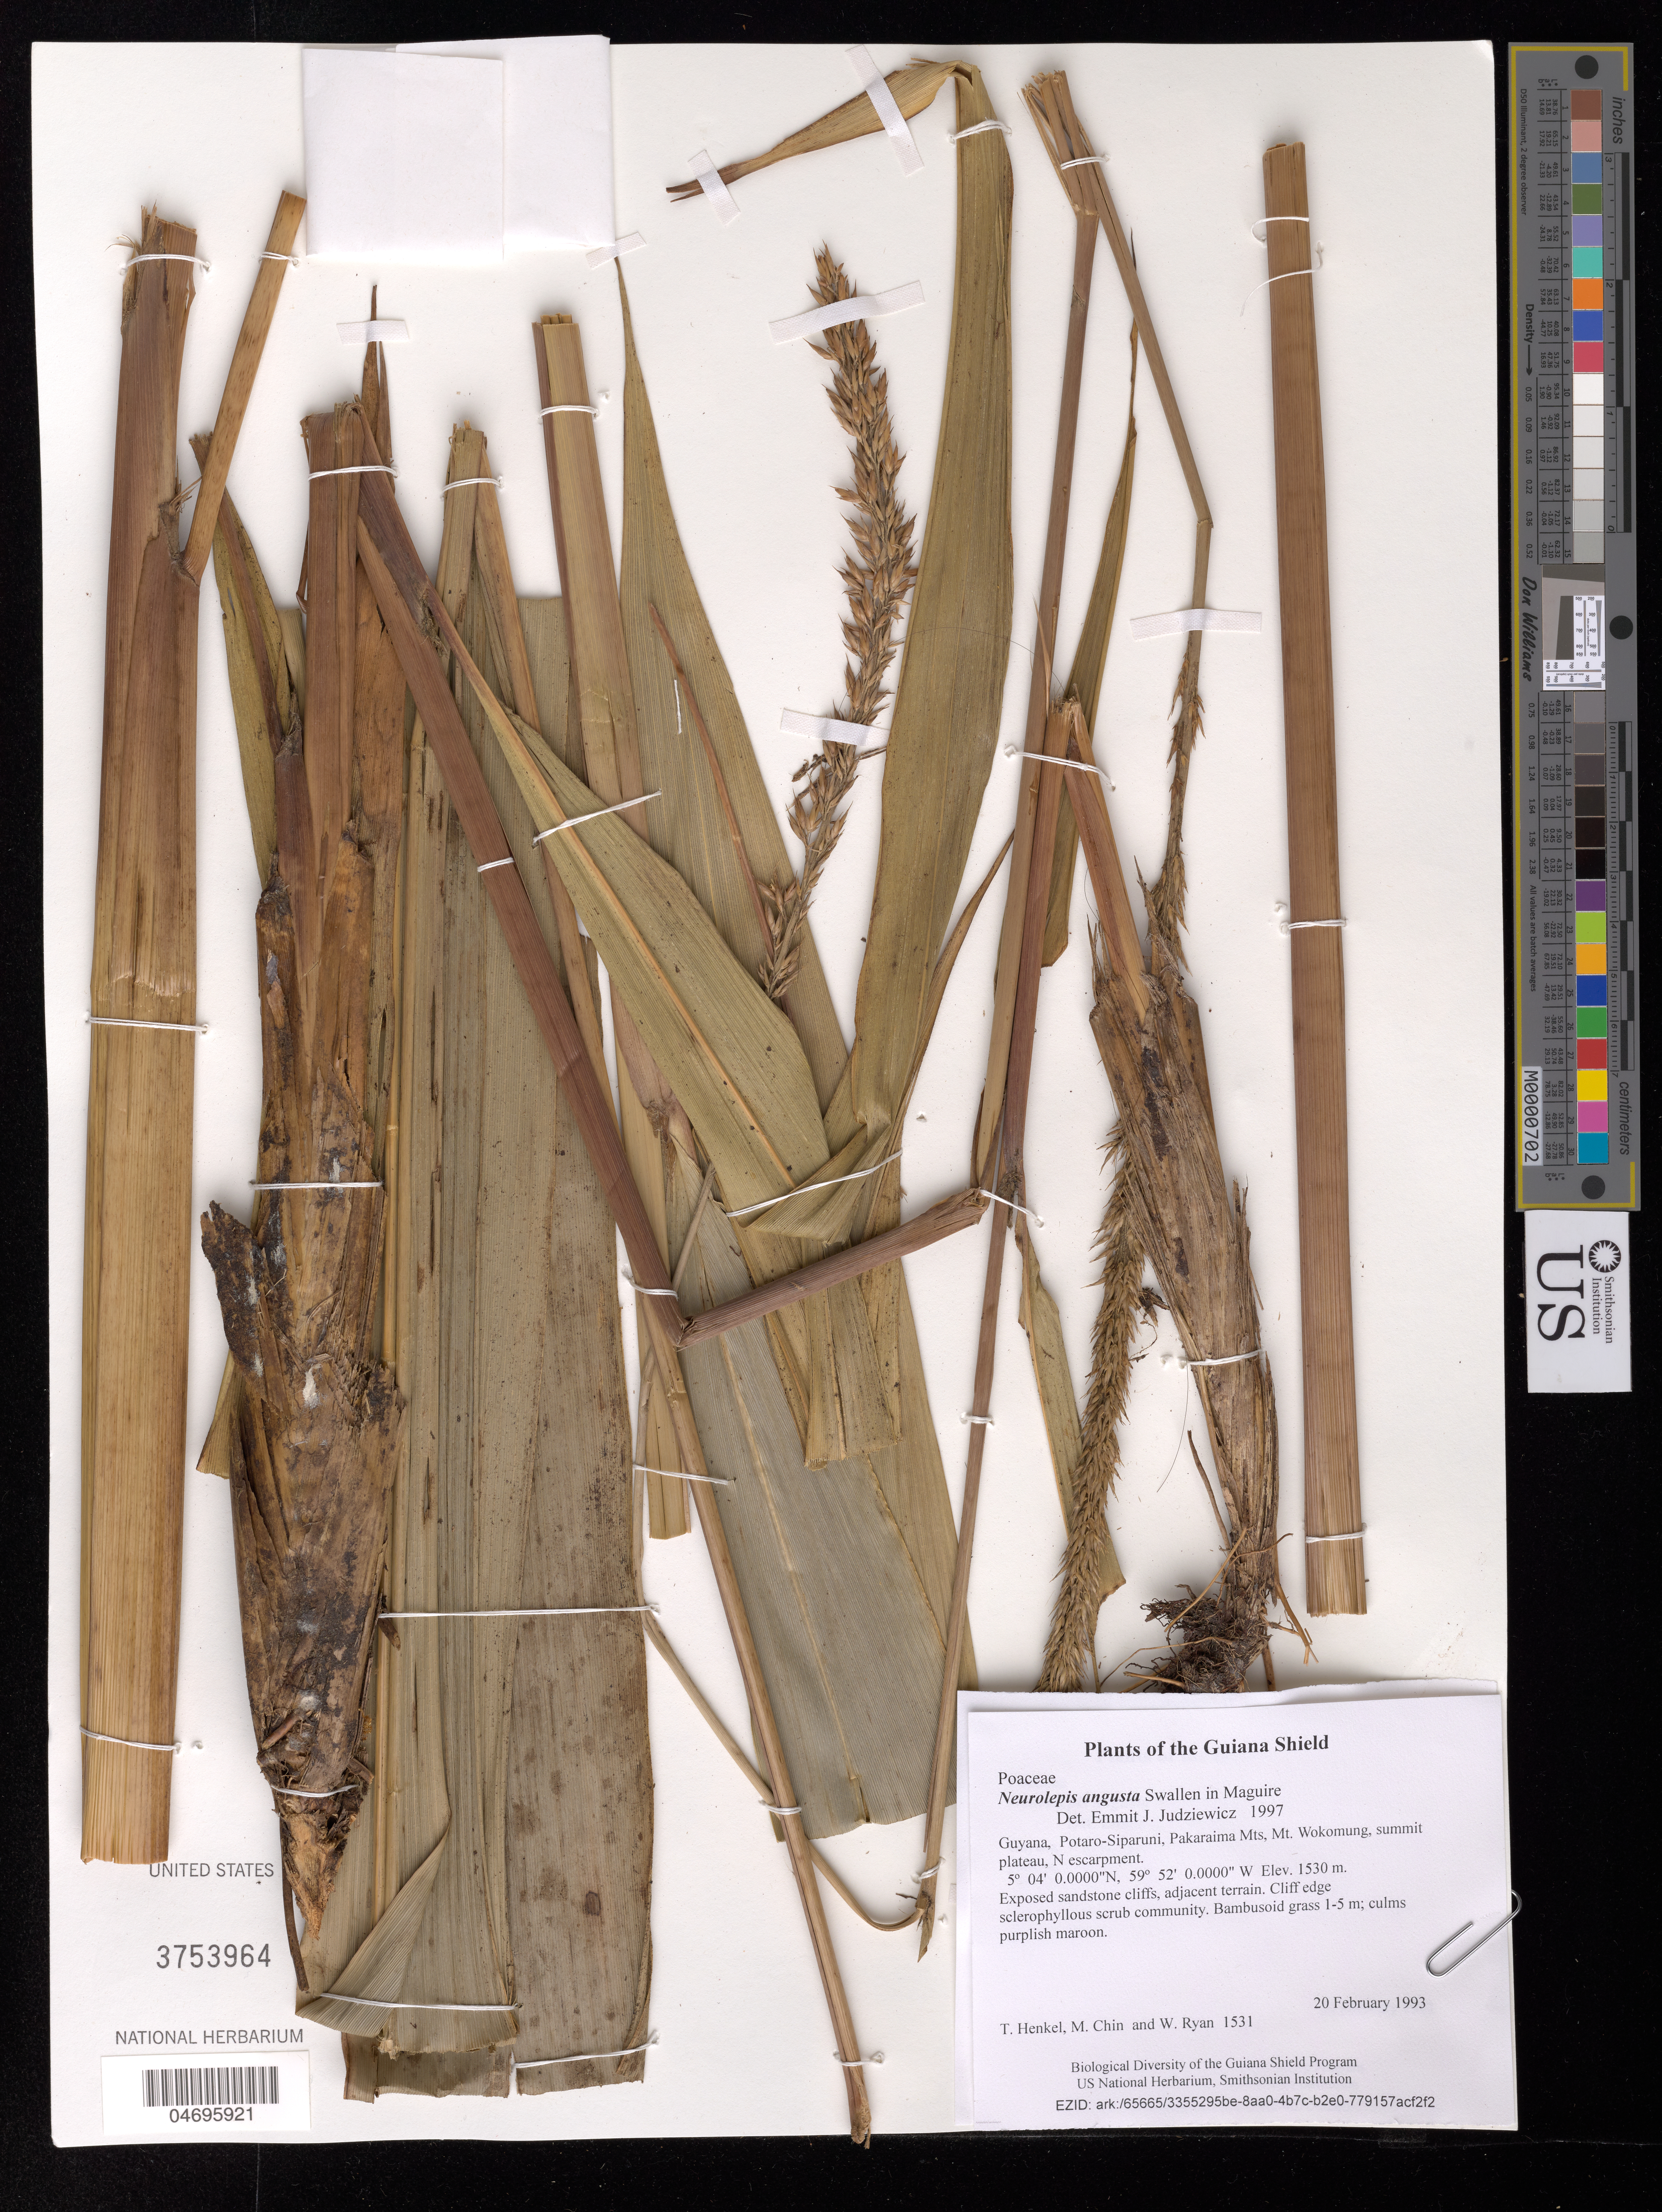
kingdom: Plantae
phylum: Tracheophyta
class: Liliopsida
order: Poales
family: Poaceae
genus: Neurolepis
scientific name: Neurolepis angusta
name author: Swallen in Maguire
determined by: Judziewicz, E. J.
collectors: T. Henkel, M. Chin & W. Ryan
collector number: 1531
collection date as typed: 20 February 1993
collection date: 1993-02-20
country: Guyana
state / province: Potaro-Siparuni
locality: Pakaraima Mts, Mt. Wokomung, summit plateau, N escarpment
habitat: Exposed sandstone cliffs, adjacent terrain. Cliff edge sclerophyllous scrub community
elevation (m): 1530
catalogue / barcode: US 3753964